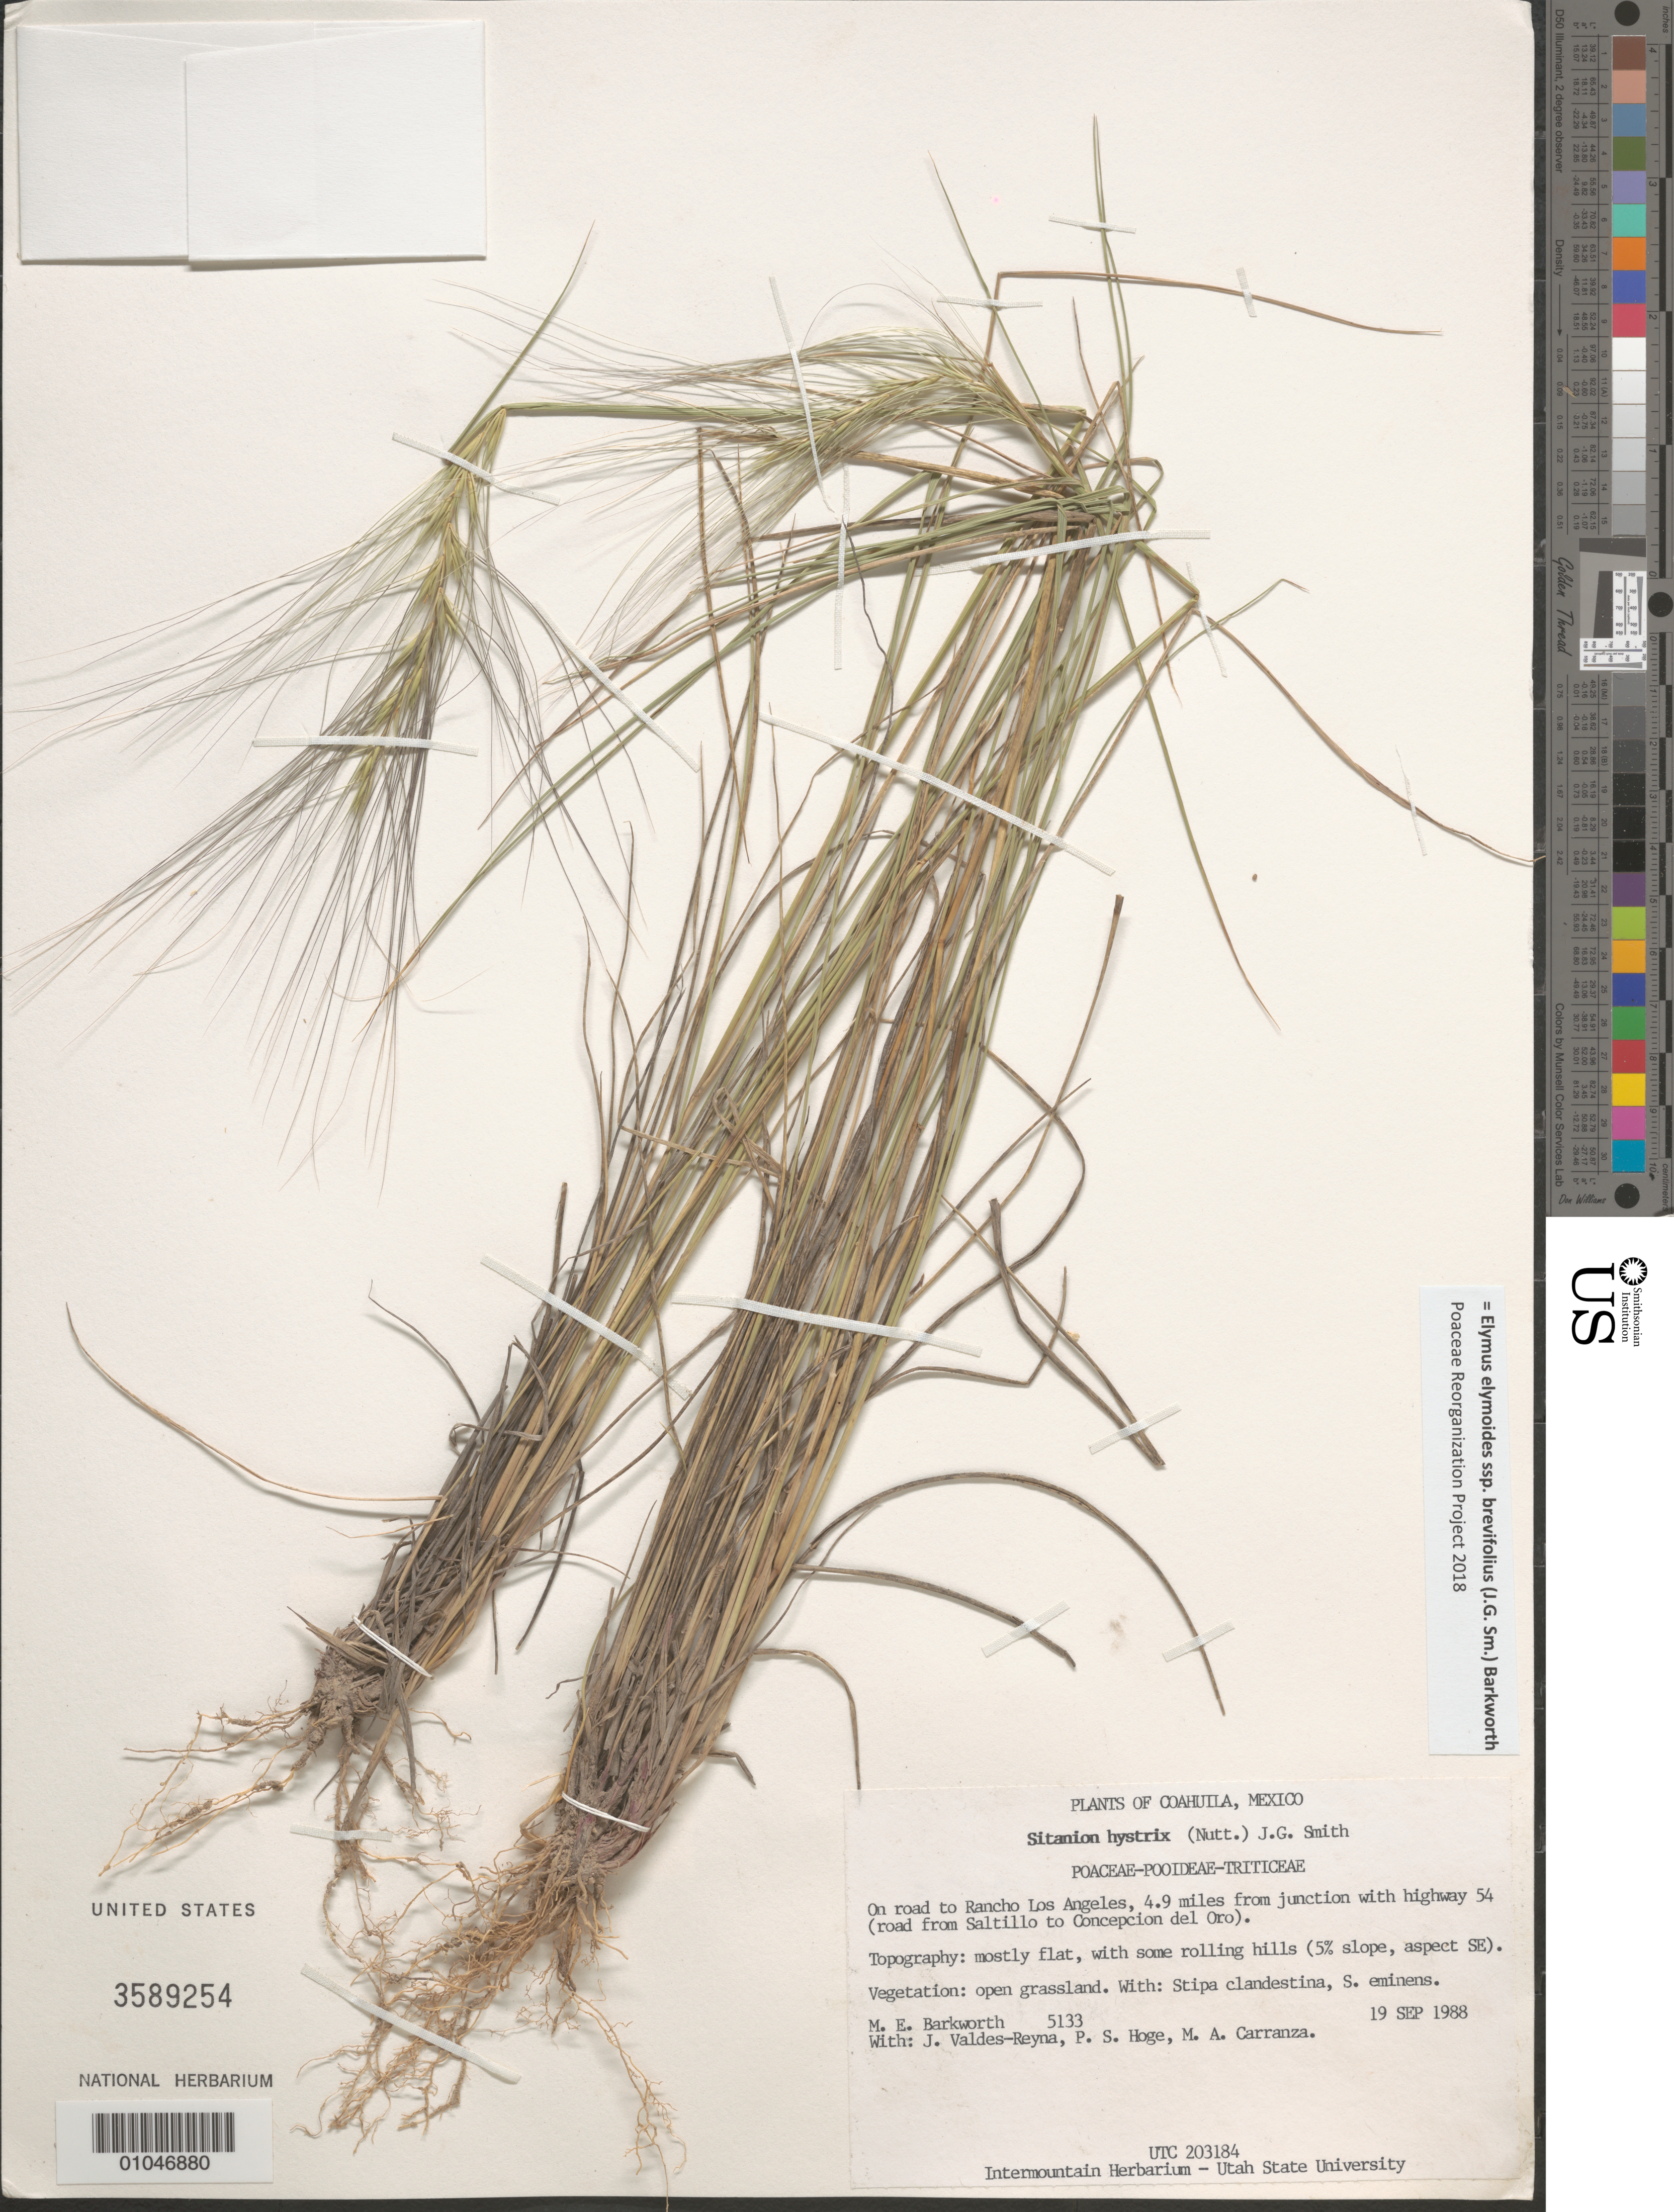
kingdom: Plantae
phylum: Tracheophyta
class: Liliopsida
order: Poales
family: Poaceae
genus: Elymus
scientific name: Elymus elymoides subsp. brevifolius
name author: (J.G. Sm.) Barkworth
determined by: Poaceae Reorganization Project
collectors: M. E. Barkworth, J. Valdés-Reyna, P. S. Hoge & M. A. Carranza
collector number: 5133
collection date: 1988-09-19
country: Mexico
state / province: Coahuila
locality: Road to Rancho Los Angeles (U.A.A.A.N.), 4.9 mi from junction with highway 54 (road from Saltillo to Concepcion del Oro)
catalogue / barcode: US 3589254